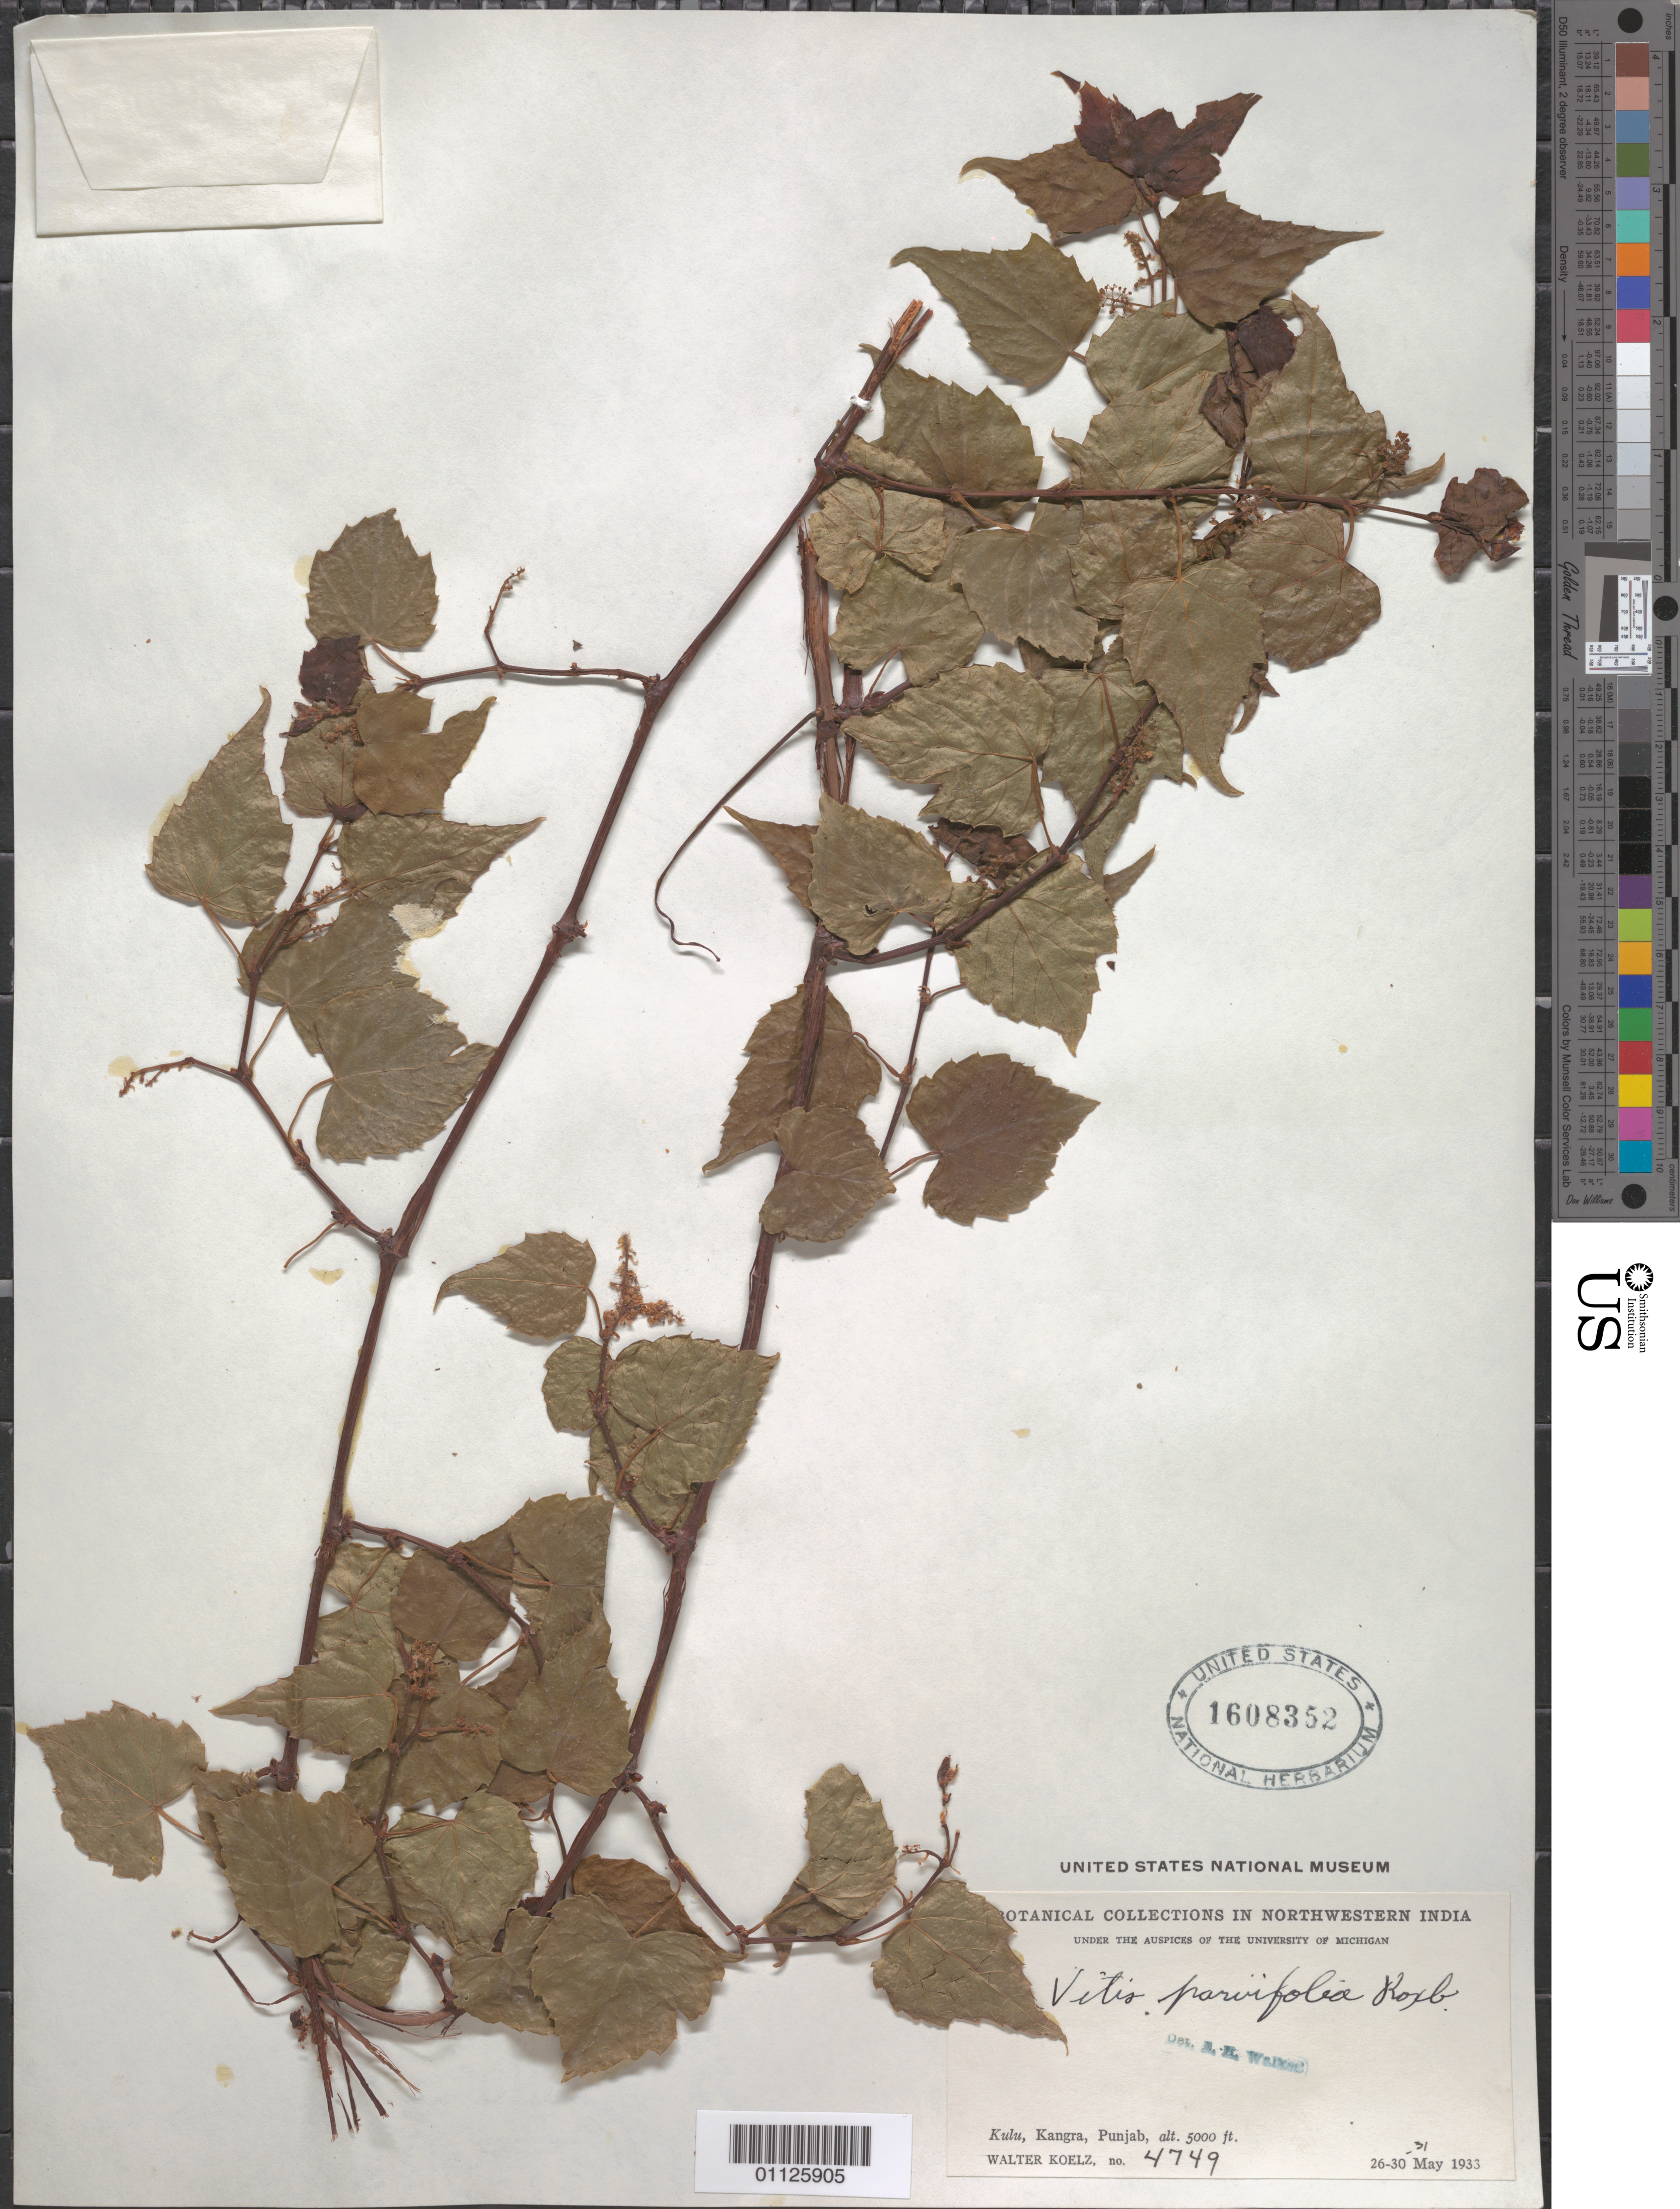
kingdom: Plantae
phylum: Tracheophyta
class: Magnoliopsida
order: Vitales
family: Vitaceae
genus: Cissus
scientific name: Cissus parvifolia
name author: Salisb.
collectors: W. N. Koelz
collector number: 4749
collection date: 1933-05-26/1933-05-30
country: India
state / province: Punjab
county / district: Kangra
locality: Kulu.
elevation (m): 1524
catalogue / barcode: US 1608352